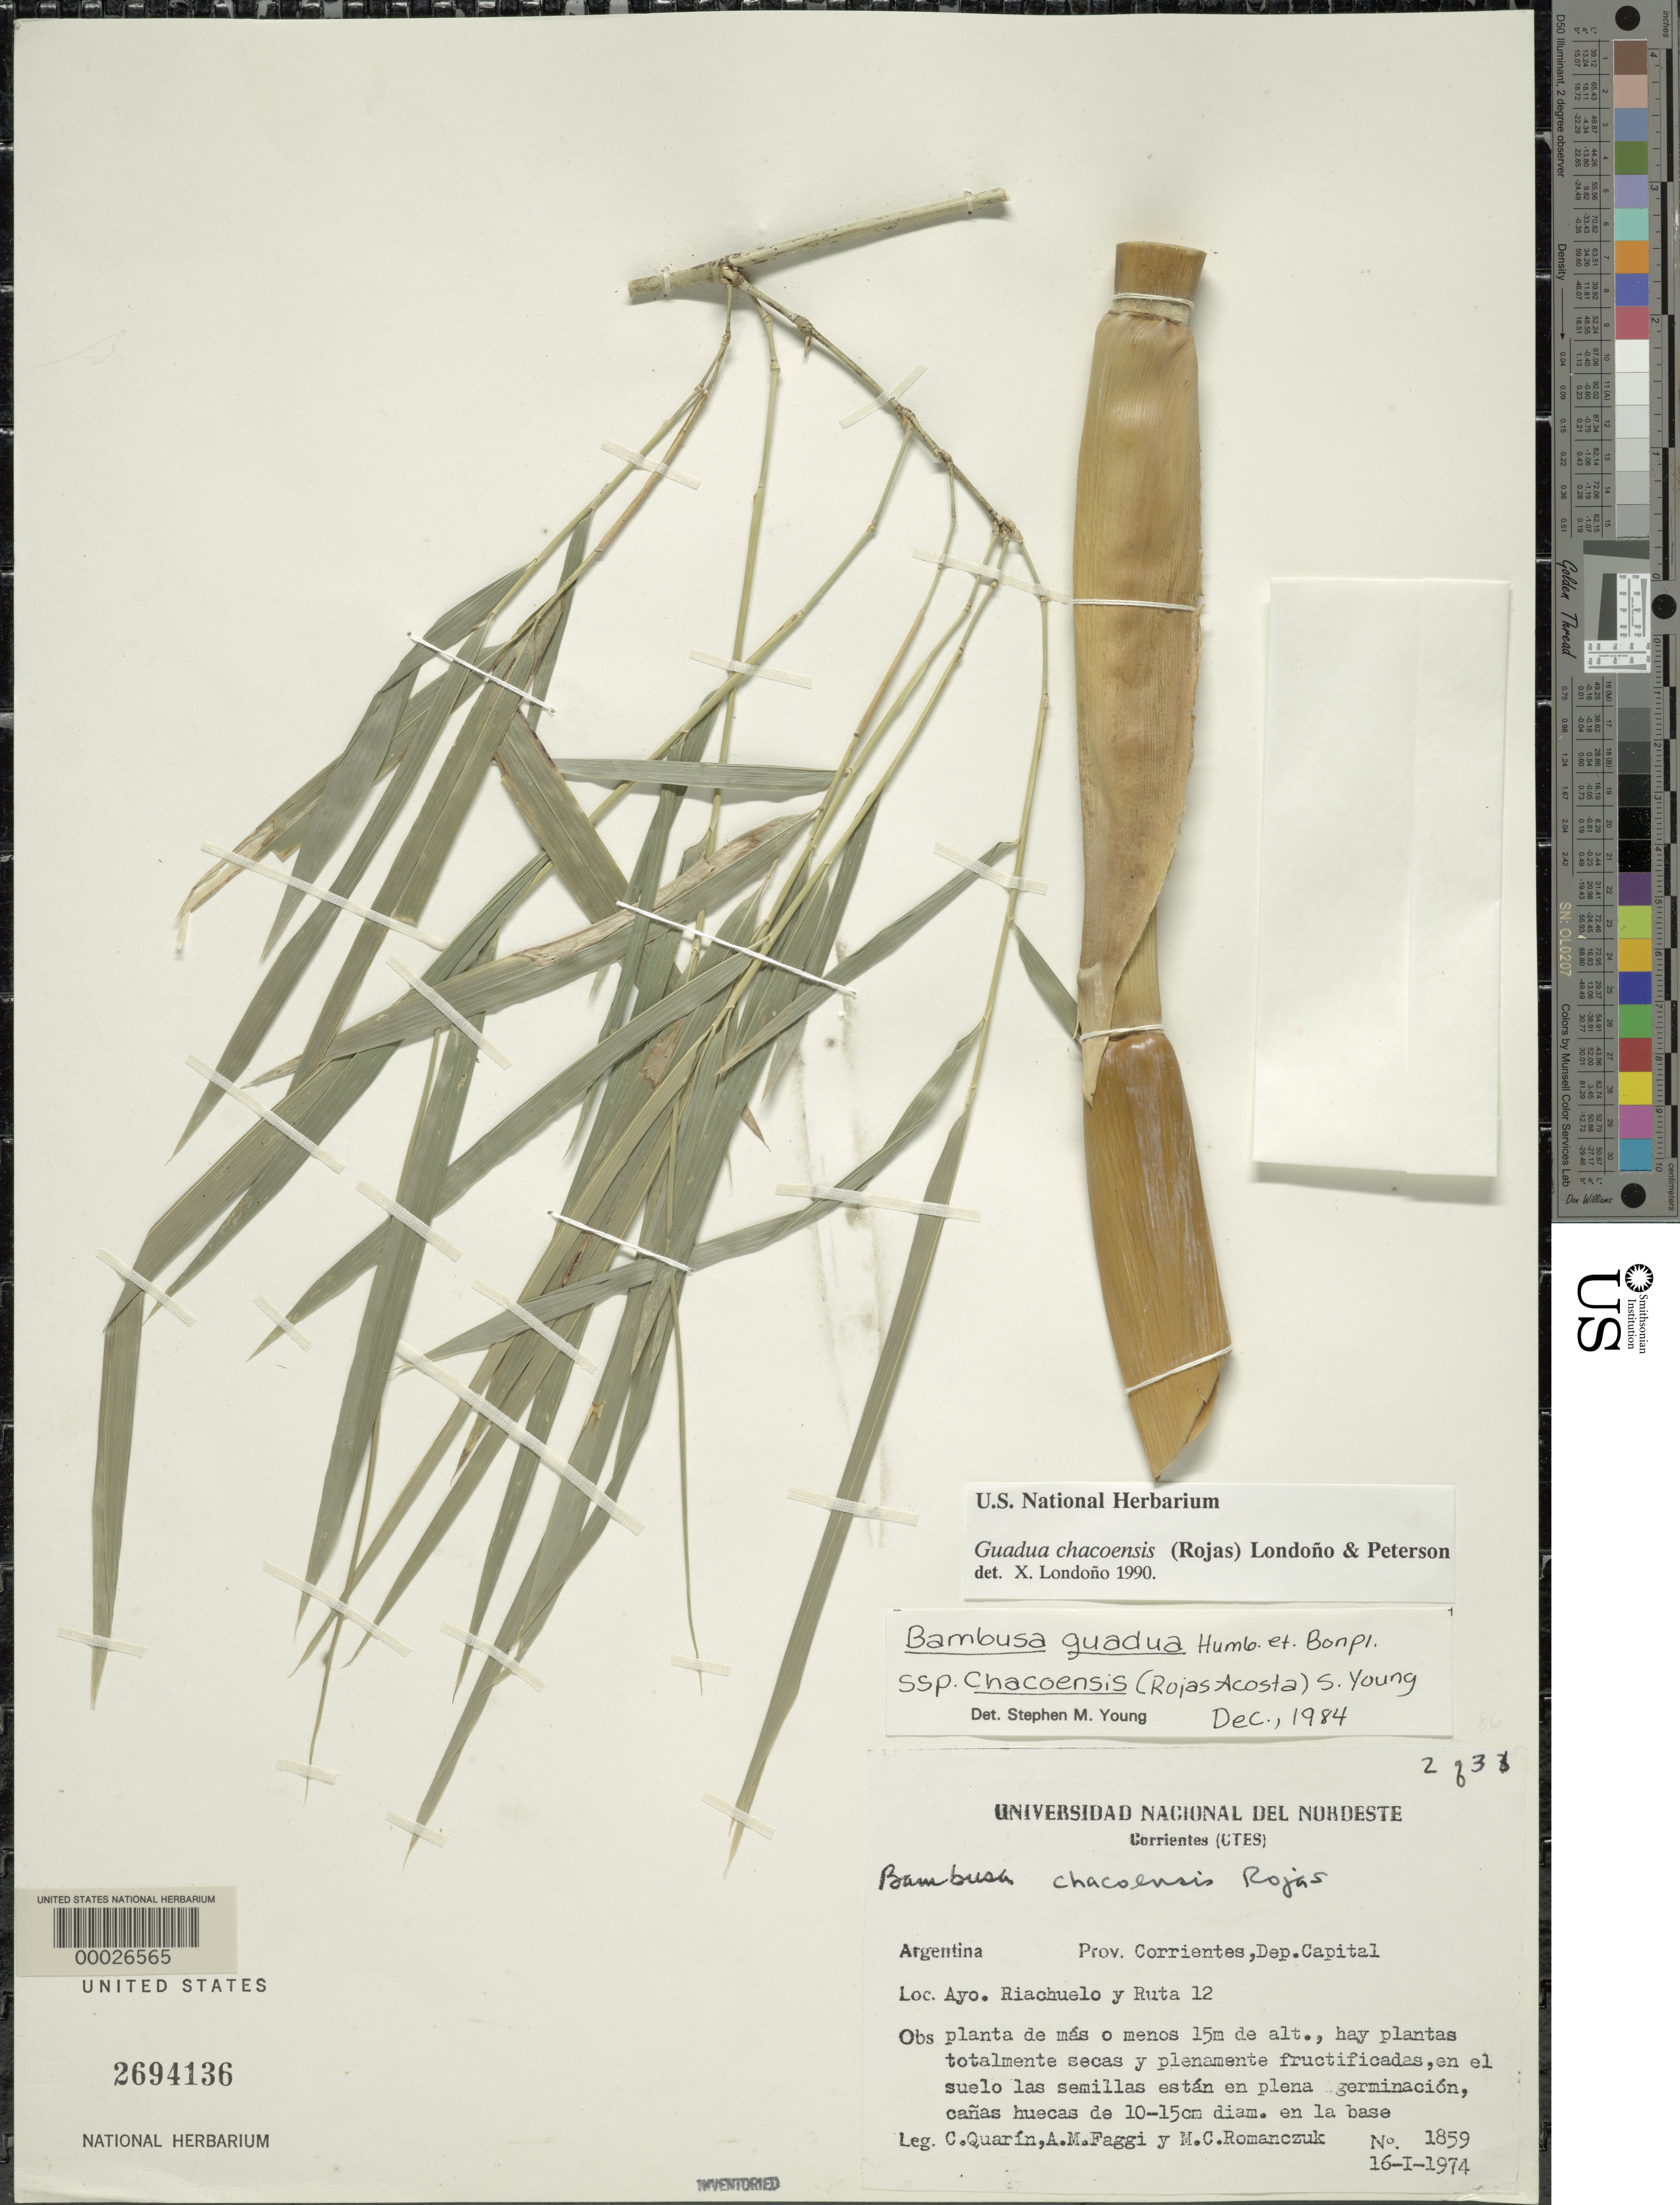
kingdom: Plantae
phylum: Tracheophyta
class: Liliopsida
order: Poales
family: Poaceae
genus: Guadua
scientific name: Guadua chacoensis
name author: (Rojas) Londoño & P.M. Peterson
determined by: Londoño, X., (TULV), Jardin Botanico "Juan Maria Cespedes"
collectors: C. Quarin, A. Faggi & M. C. Romanczuk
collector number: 1859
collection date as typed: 16 Jan 1974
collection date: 1974-01-16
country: Argentina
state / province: Corrientes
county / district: Capital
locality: Ayo. Riachuelo and ruta 12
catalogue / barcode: US 2694136